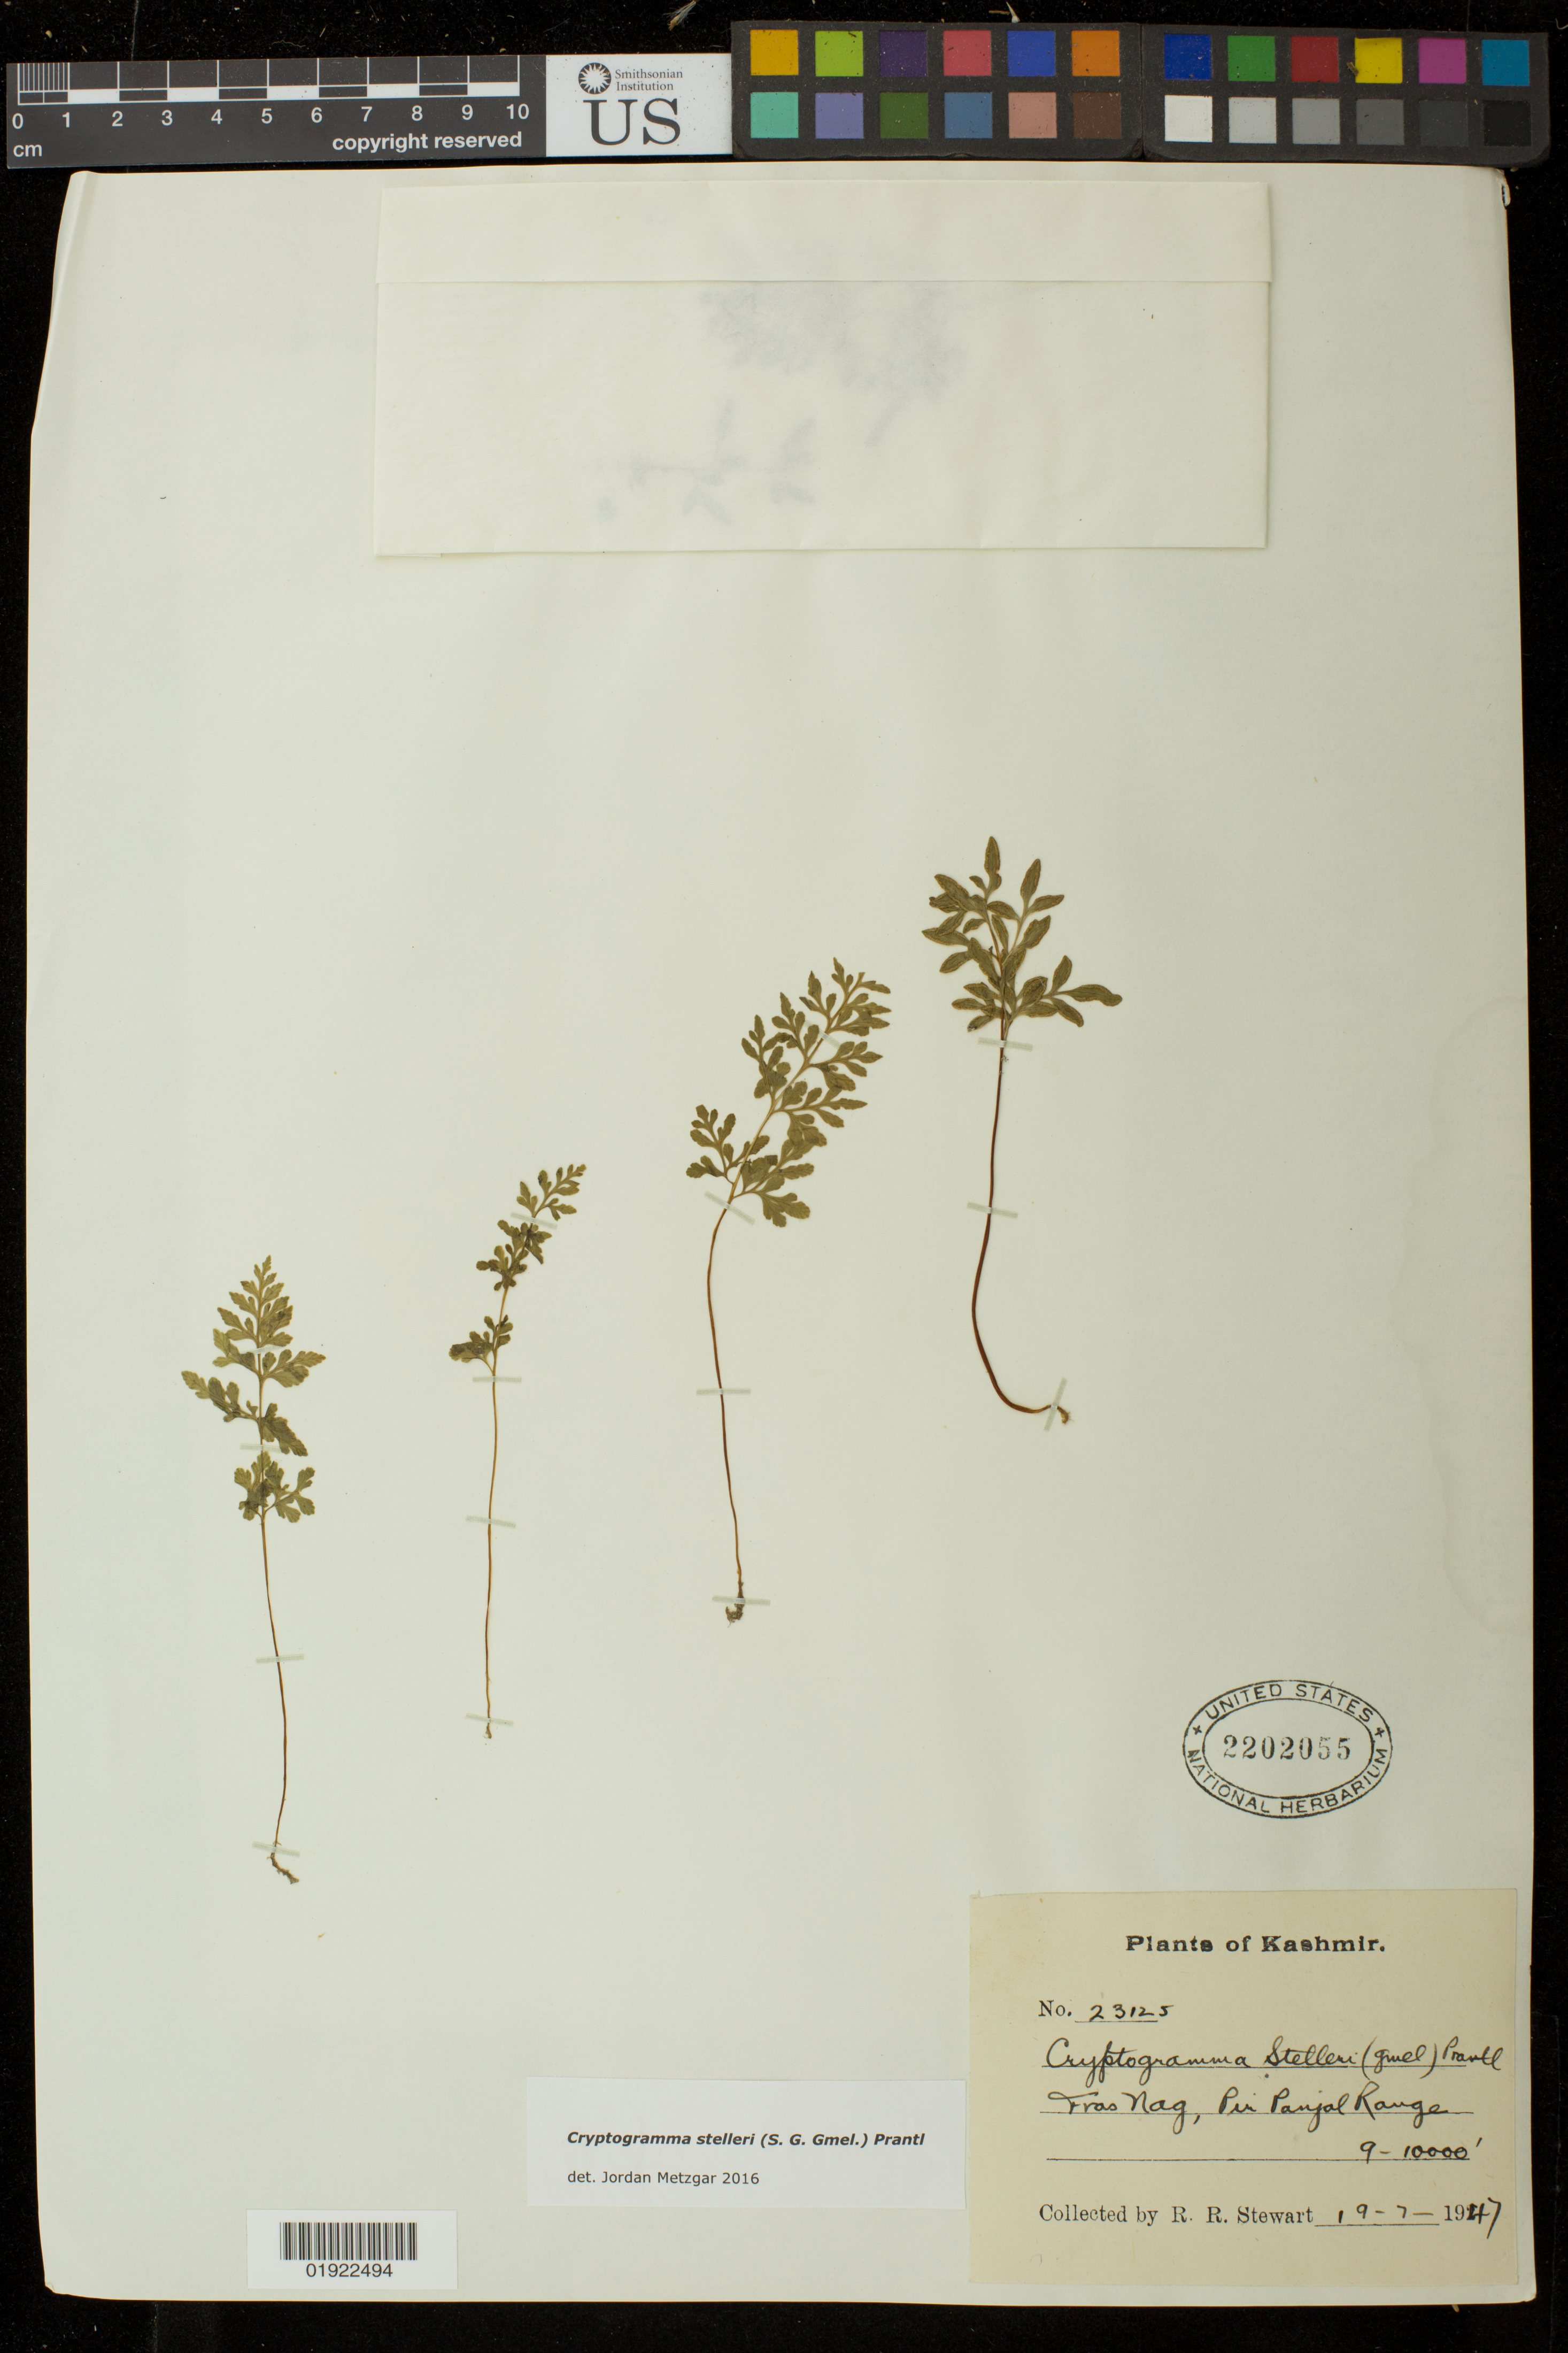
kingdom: Plantae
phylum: Tracheophyta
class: Polypodiopsida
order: Polypodiales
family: Pteridaceae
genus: Cryptogramma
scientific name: Cryptogramma stelleri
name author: (S.G. Gmel.) Prantl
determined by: Metzgar, Jordan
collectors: R. R. Stewart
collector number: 23125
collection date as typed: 19-7-1947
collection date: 1947-07-19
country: India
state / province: Jammu and Kashmir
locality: Fras Nag, Pir Panjal Range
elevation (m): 2743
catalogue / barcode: US 2202055